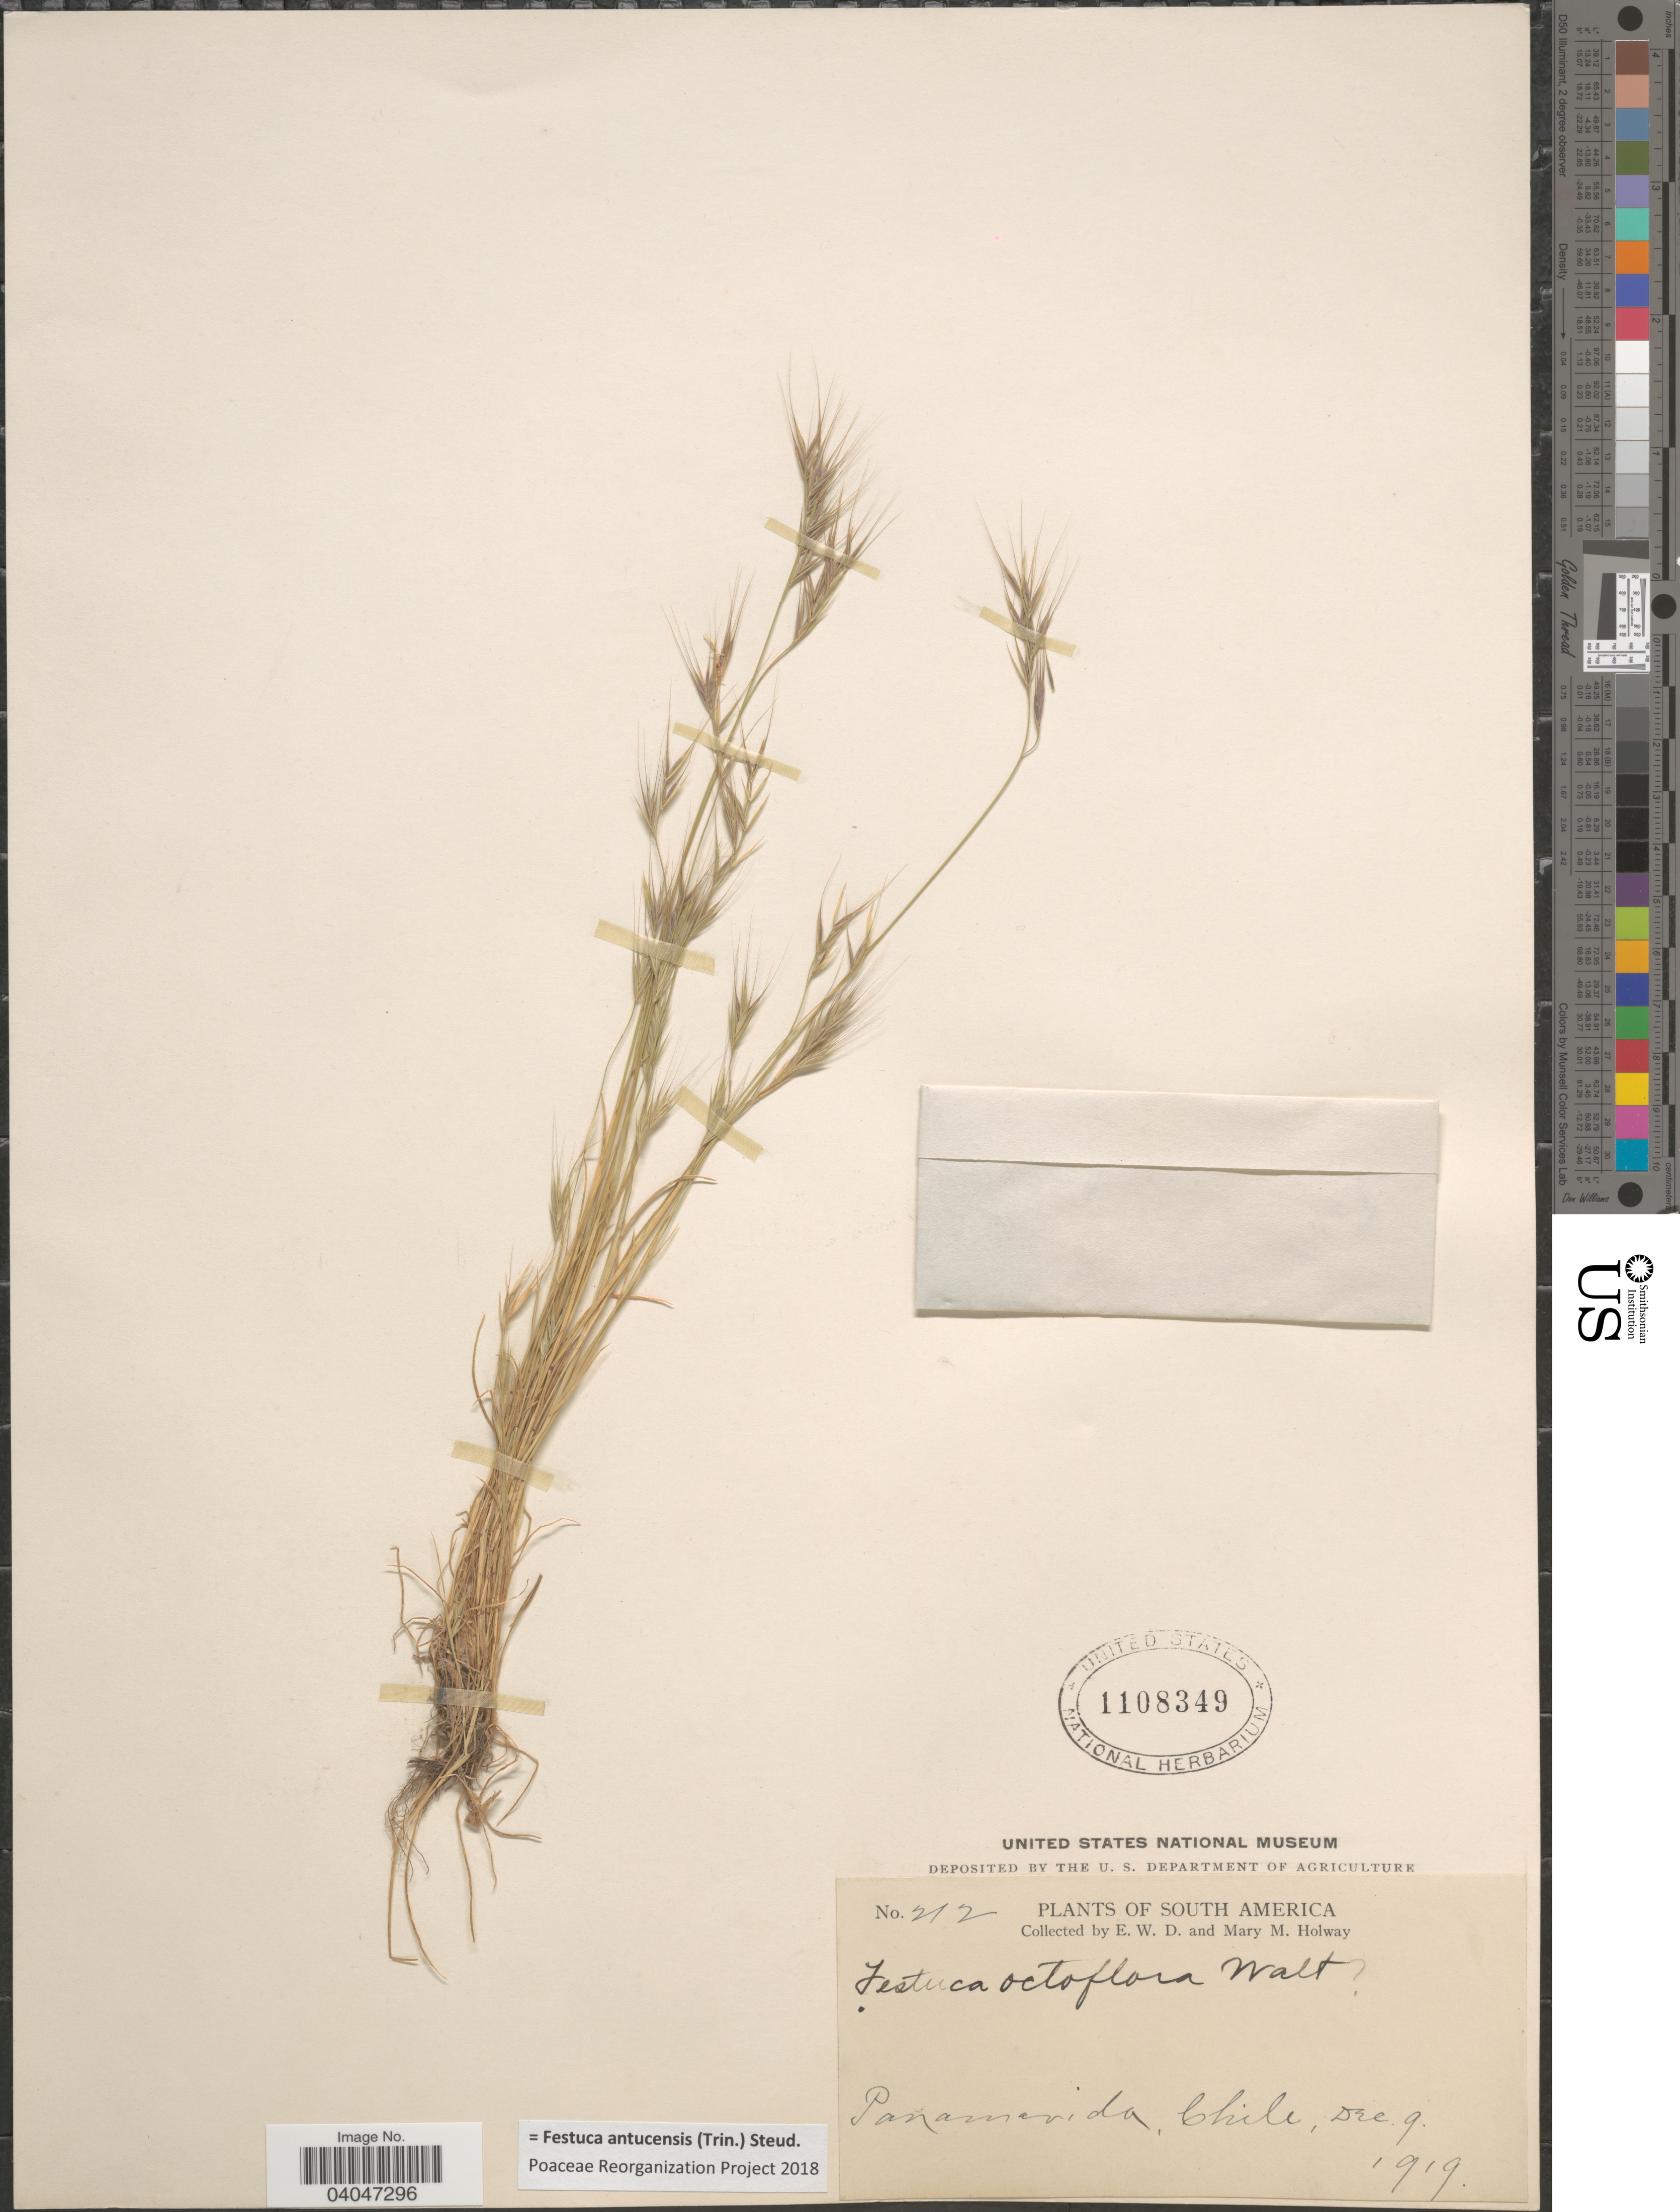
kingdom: Plantae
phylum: Tracheophyta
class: Liliopsida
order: Poales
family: Poaceae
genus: Festuca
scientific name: Festuca antucensis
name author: (Trin.) Steud.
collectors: E. W. D. Holway & M. M. Holway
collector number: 212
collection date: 1919-12-09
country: Chile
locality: Panamerida.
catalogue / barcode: US 1108349